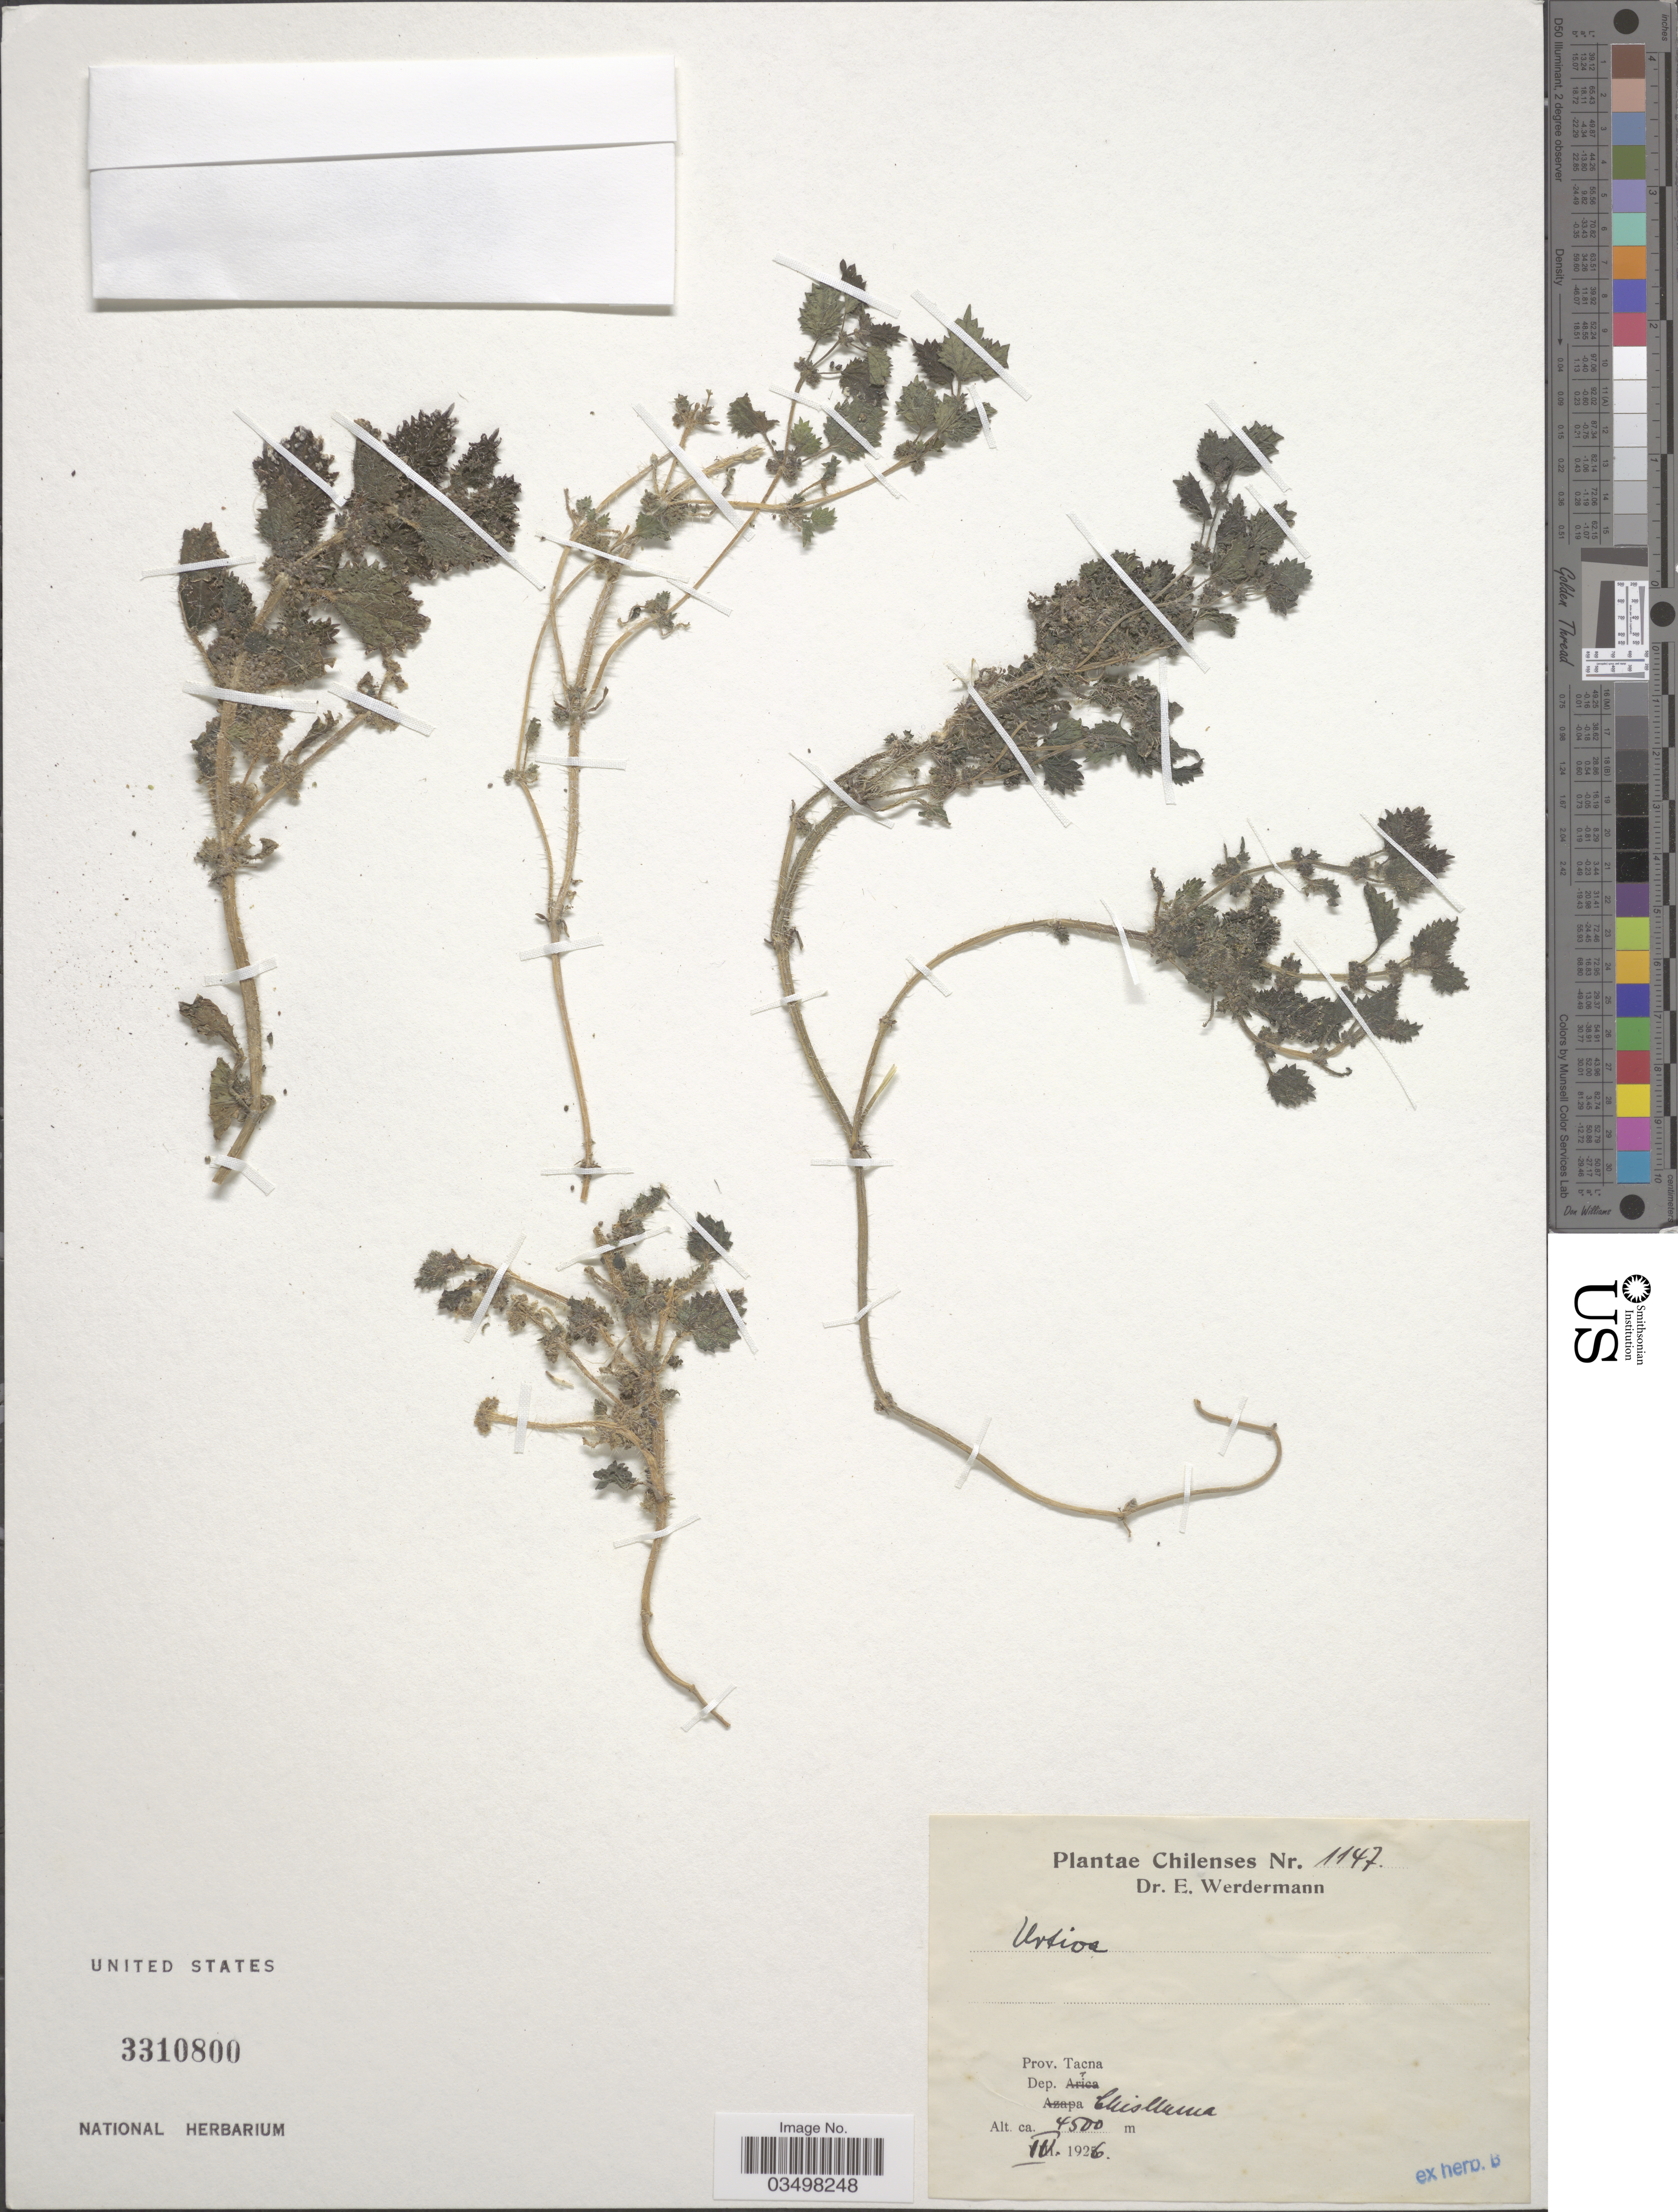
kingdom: Plantae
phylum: Tracheophyta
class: Magnoliopsida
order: Rosales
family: Urticaceae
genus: Urtica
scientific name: Urtica sp.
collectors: E. Werdermann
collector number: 1147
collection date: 1926-04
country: Peru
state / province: Tacna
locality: Dep. Chisllama*.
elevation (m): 4500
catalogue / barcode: US 3310800